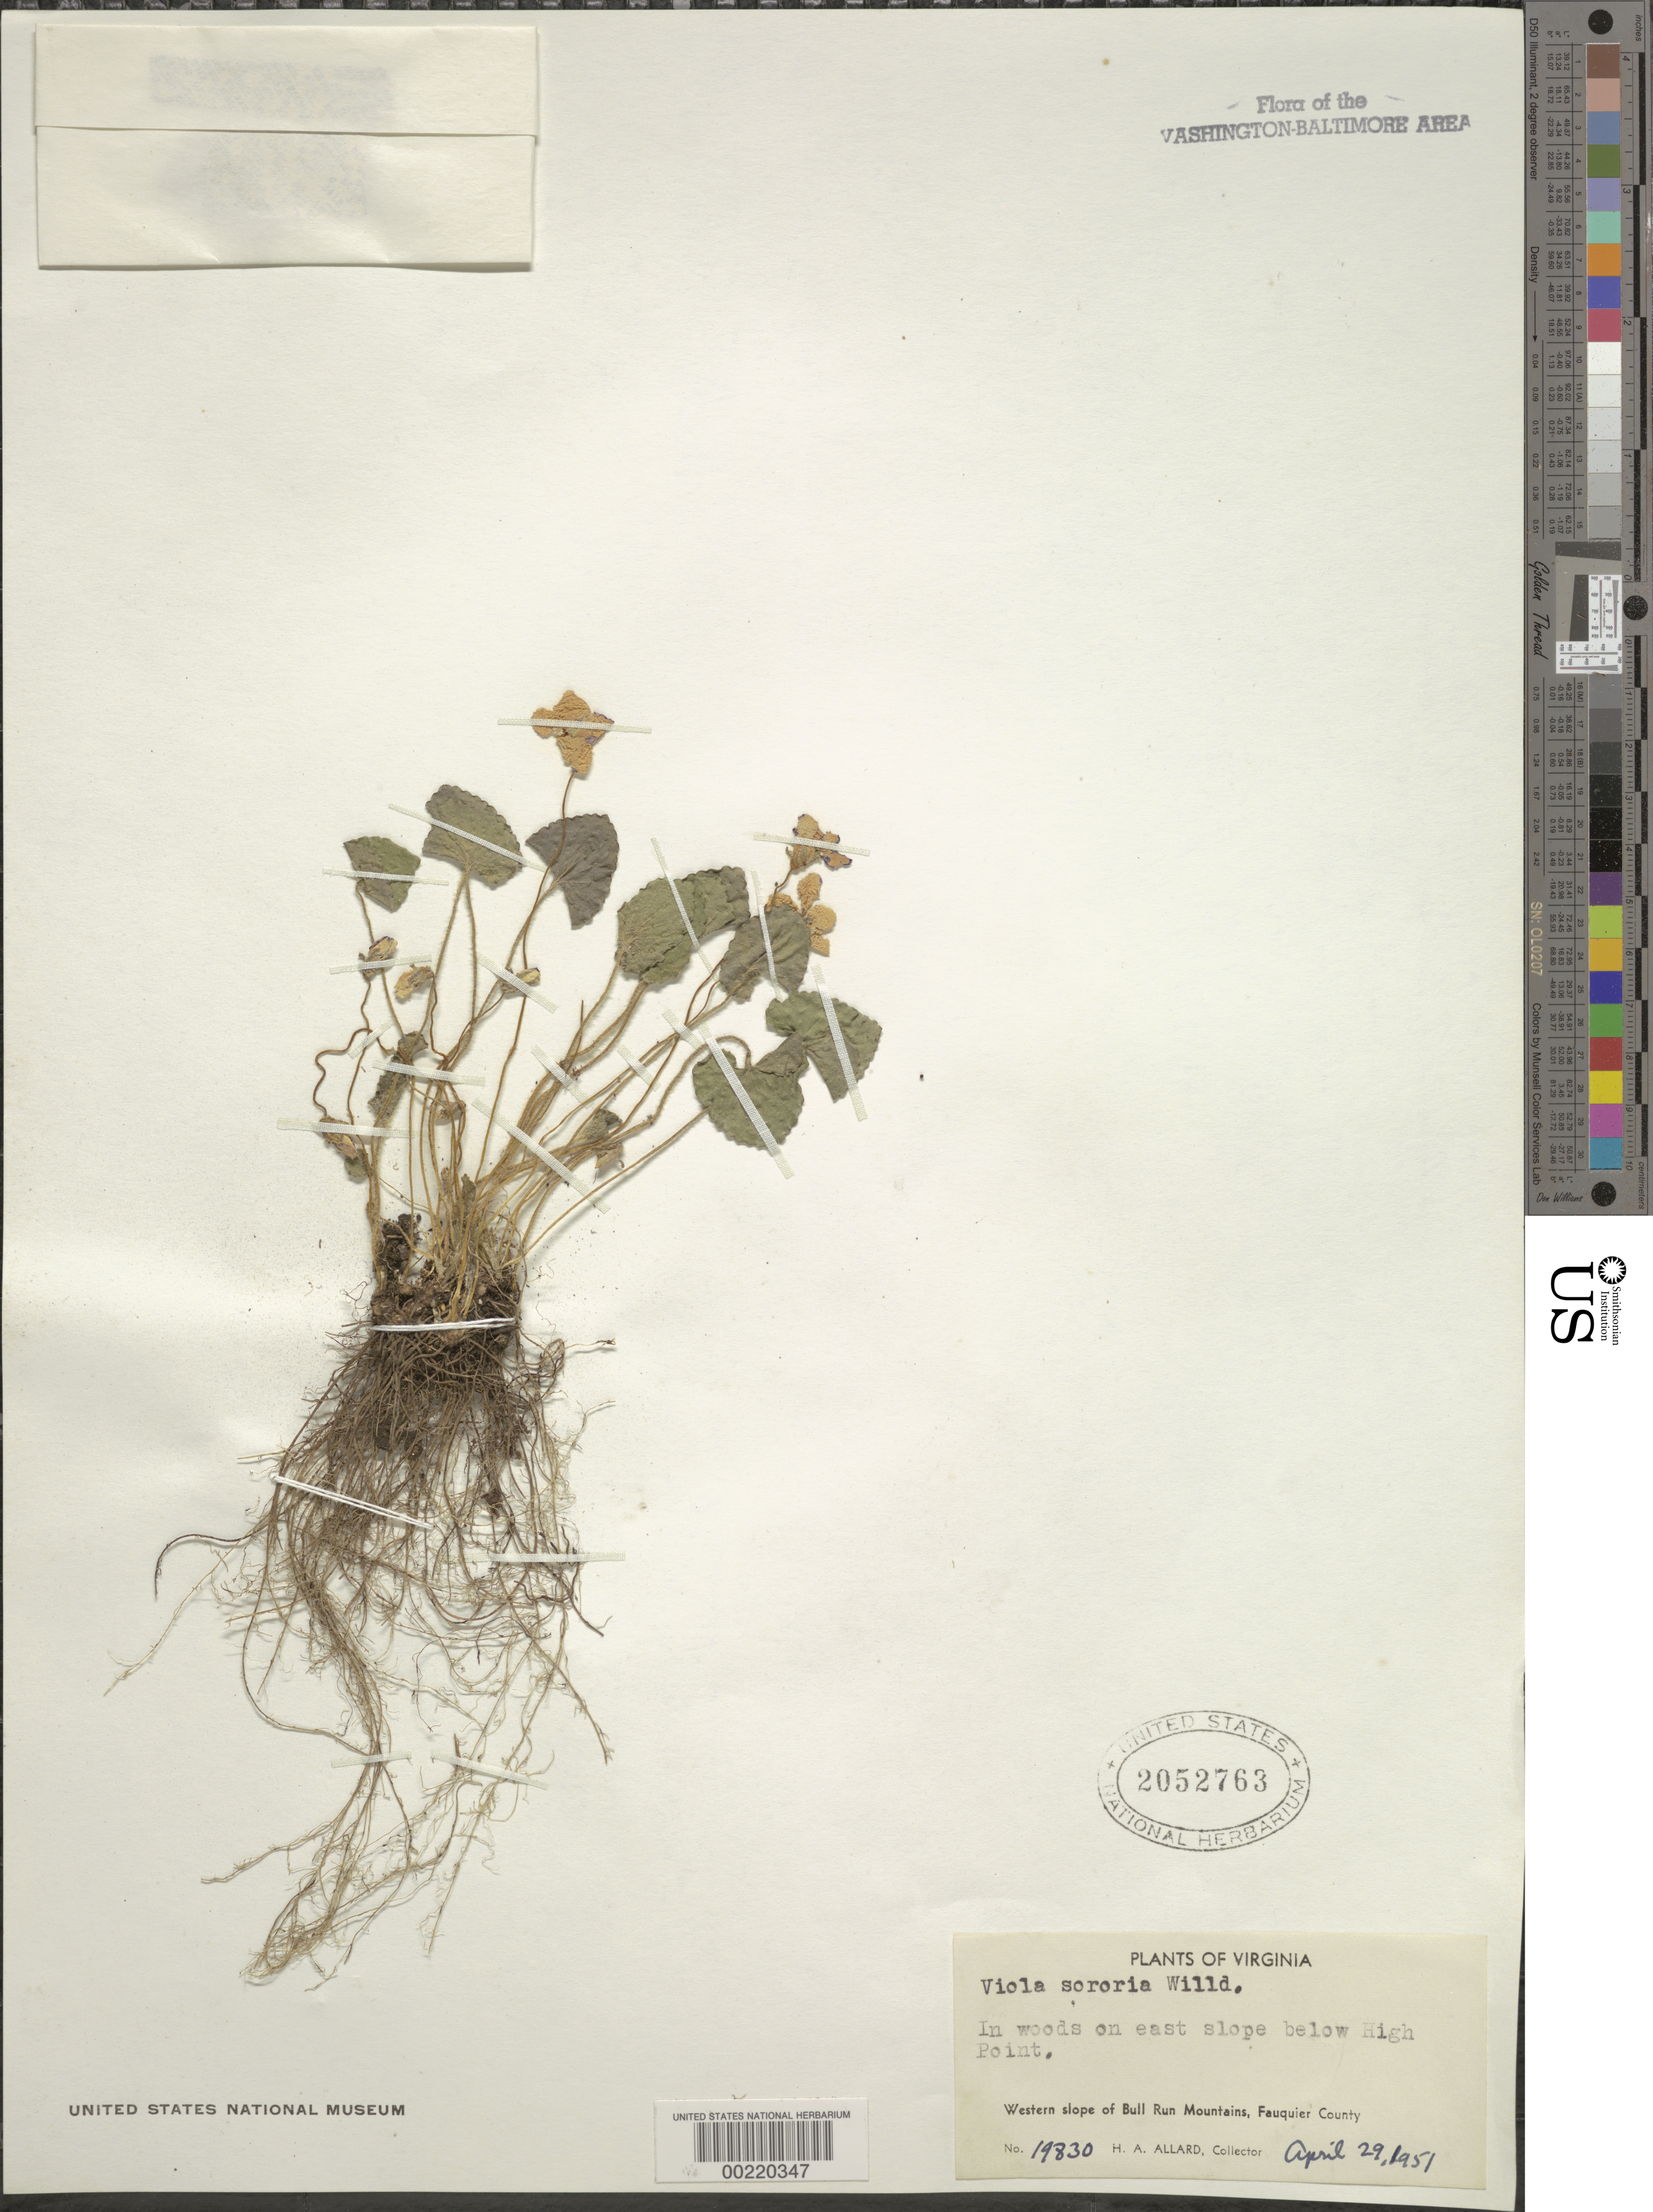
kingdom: Plantae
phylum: Tracheophyta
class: Magnoliopsida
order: Malpighiales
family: Violaceae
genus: Viola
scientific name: Viola sororia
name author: Willd.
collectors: H. A. Allard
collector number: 19830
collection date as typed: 29 Apr 1951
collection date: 1951-04-29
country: United States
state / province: Virginia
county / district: Fauquier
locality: Below High Point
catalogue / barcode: US 2052763